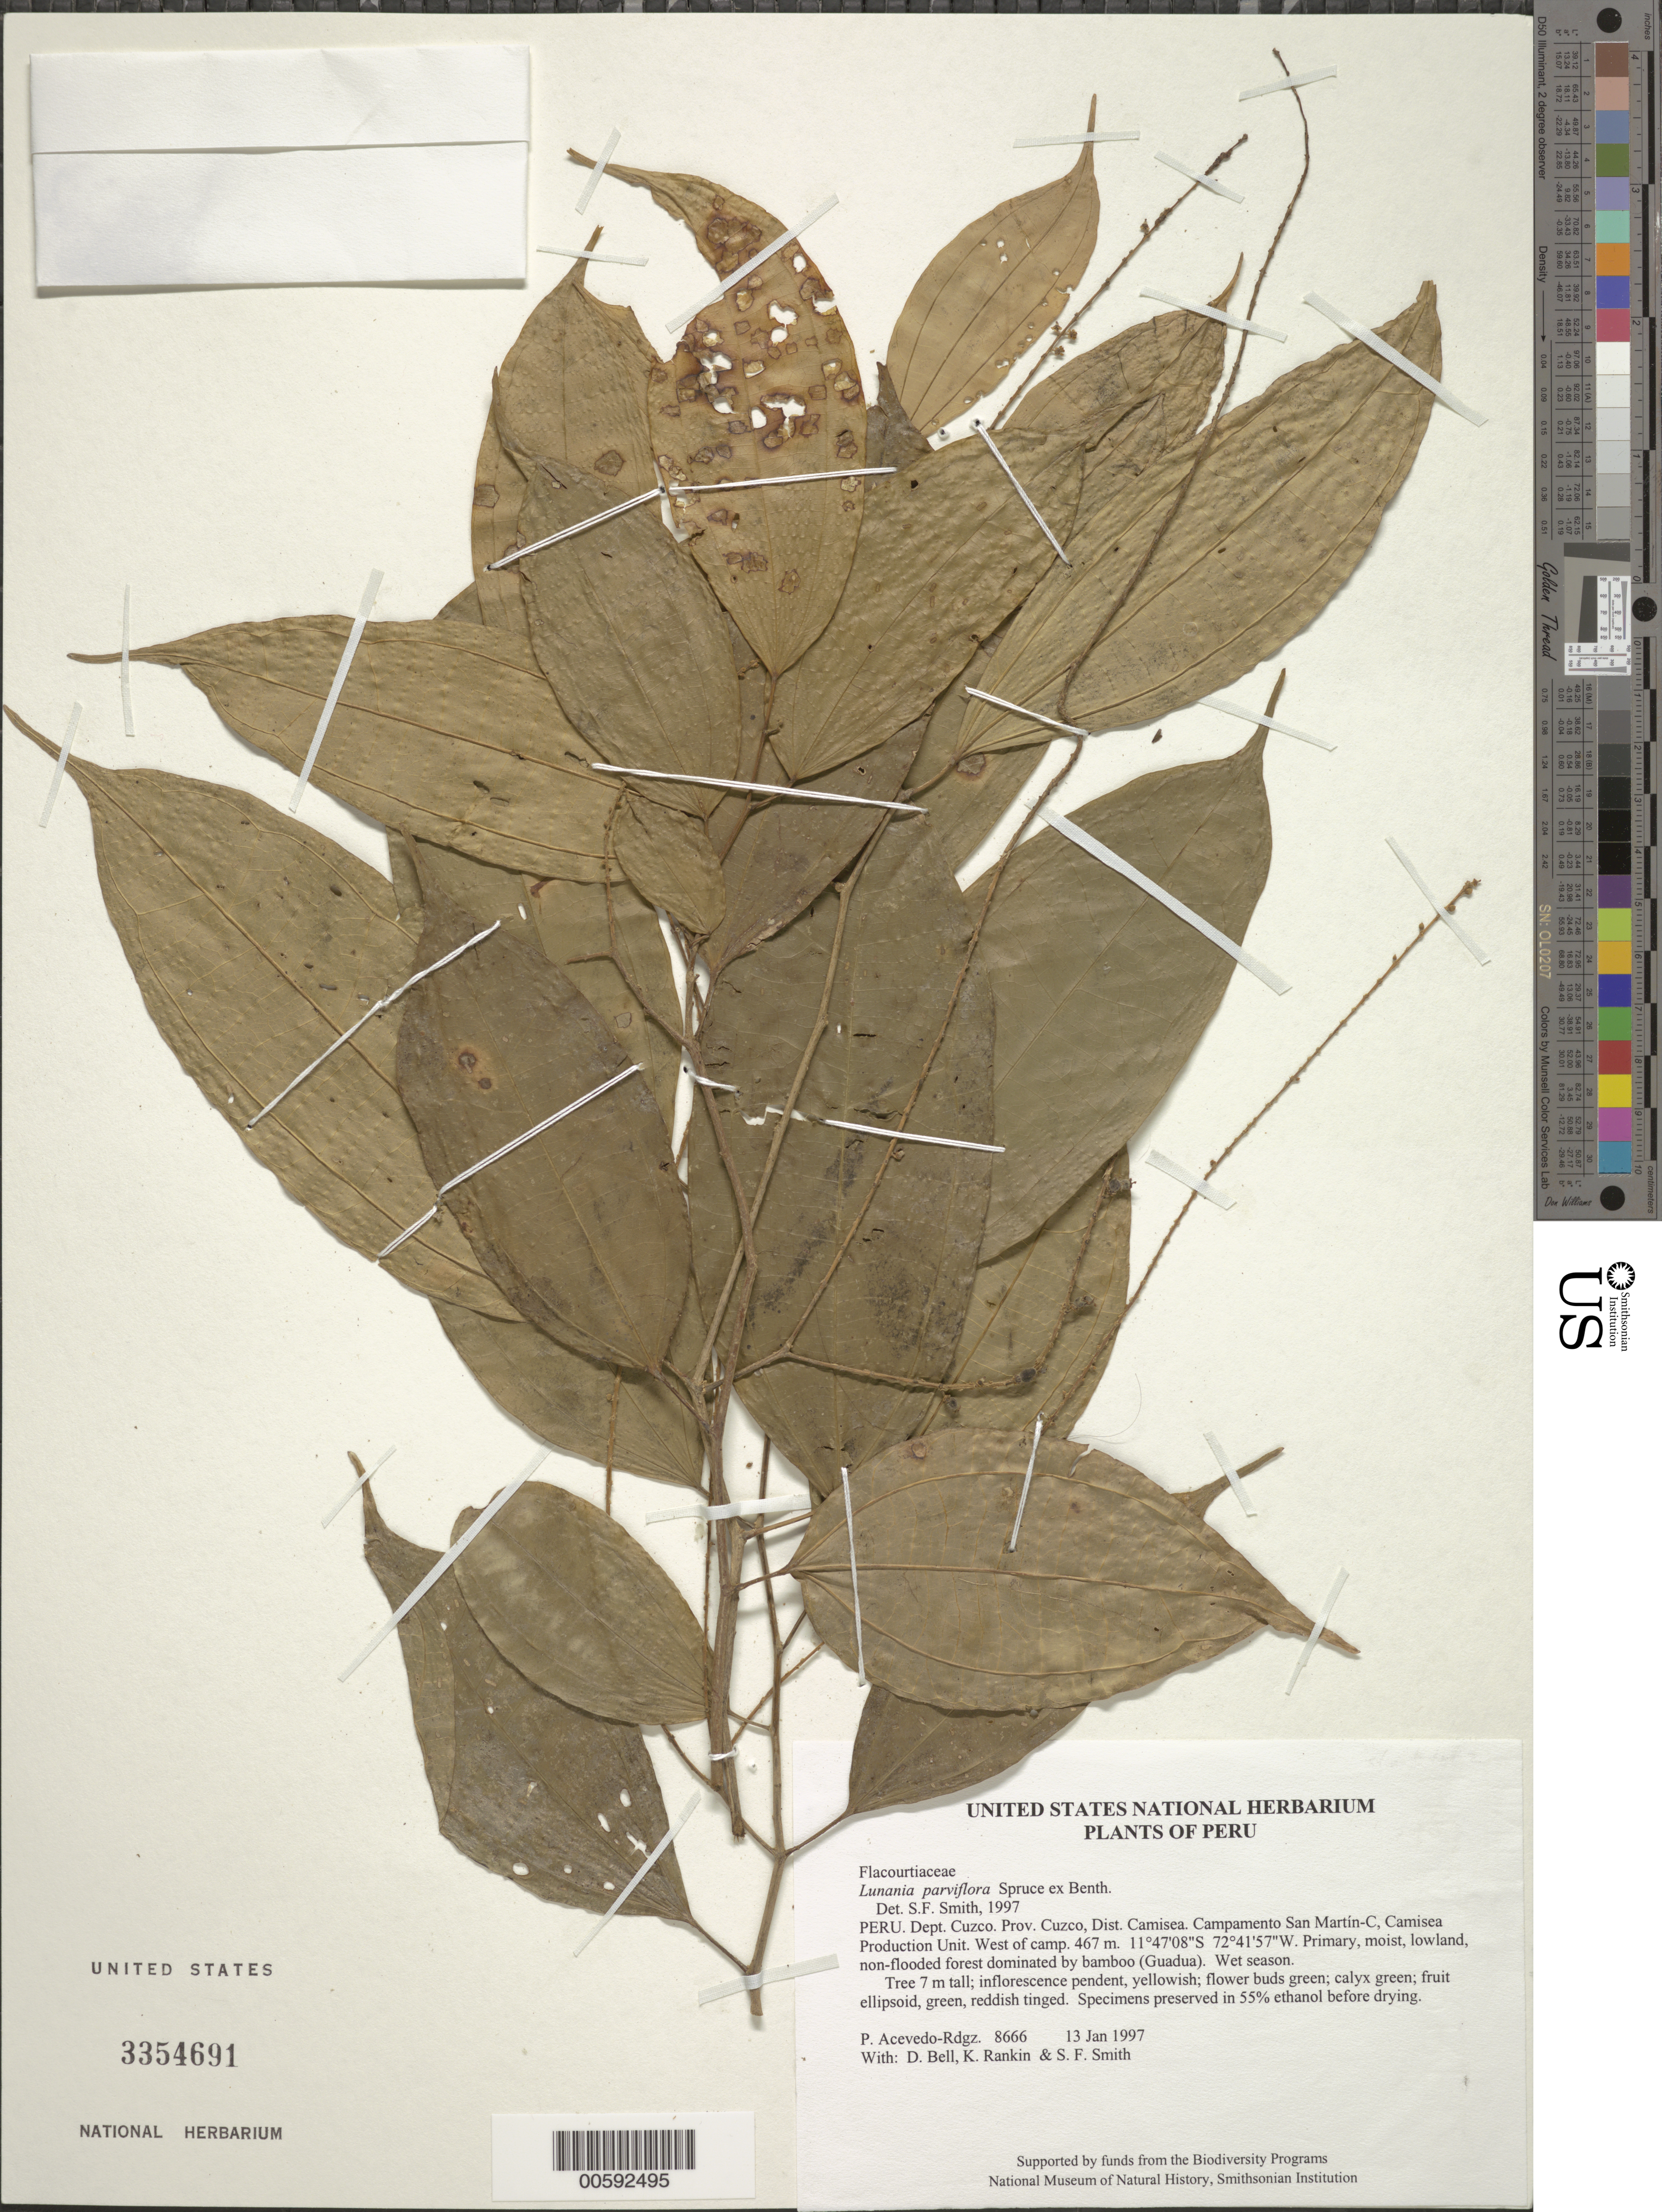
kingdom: Plantae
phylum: Tracheophyta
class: Magnoliopsida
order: Malpighiales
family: Salicaceae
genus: Lunania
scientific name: Lunania parviflora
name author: Spruce ex Benth.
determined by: Smith, Stephen F., (US), NMNH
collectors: P. Acevedo-Rodr., D. A. Bell, K. B. Rankin & S.F. Smith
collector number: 8666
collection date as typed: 13 Jan 1997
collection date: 1997-01-13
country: Peru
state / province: Cusco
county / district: Cusco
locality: Districto Camisea, Campamento San Martín-C, Camisea Production Unit. West of camp.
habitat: Primary, moist, lowland, non-flooded forest dominated by bamboo (Guadua). Wet season.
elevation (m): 467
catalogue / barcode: US 3354691